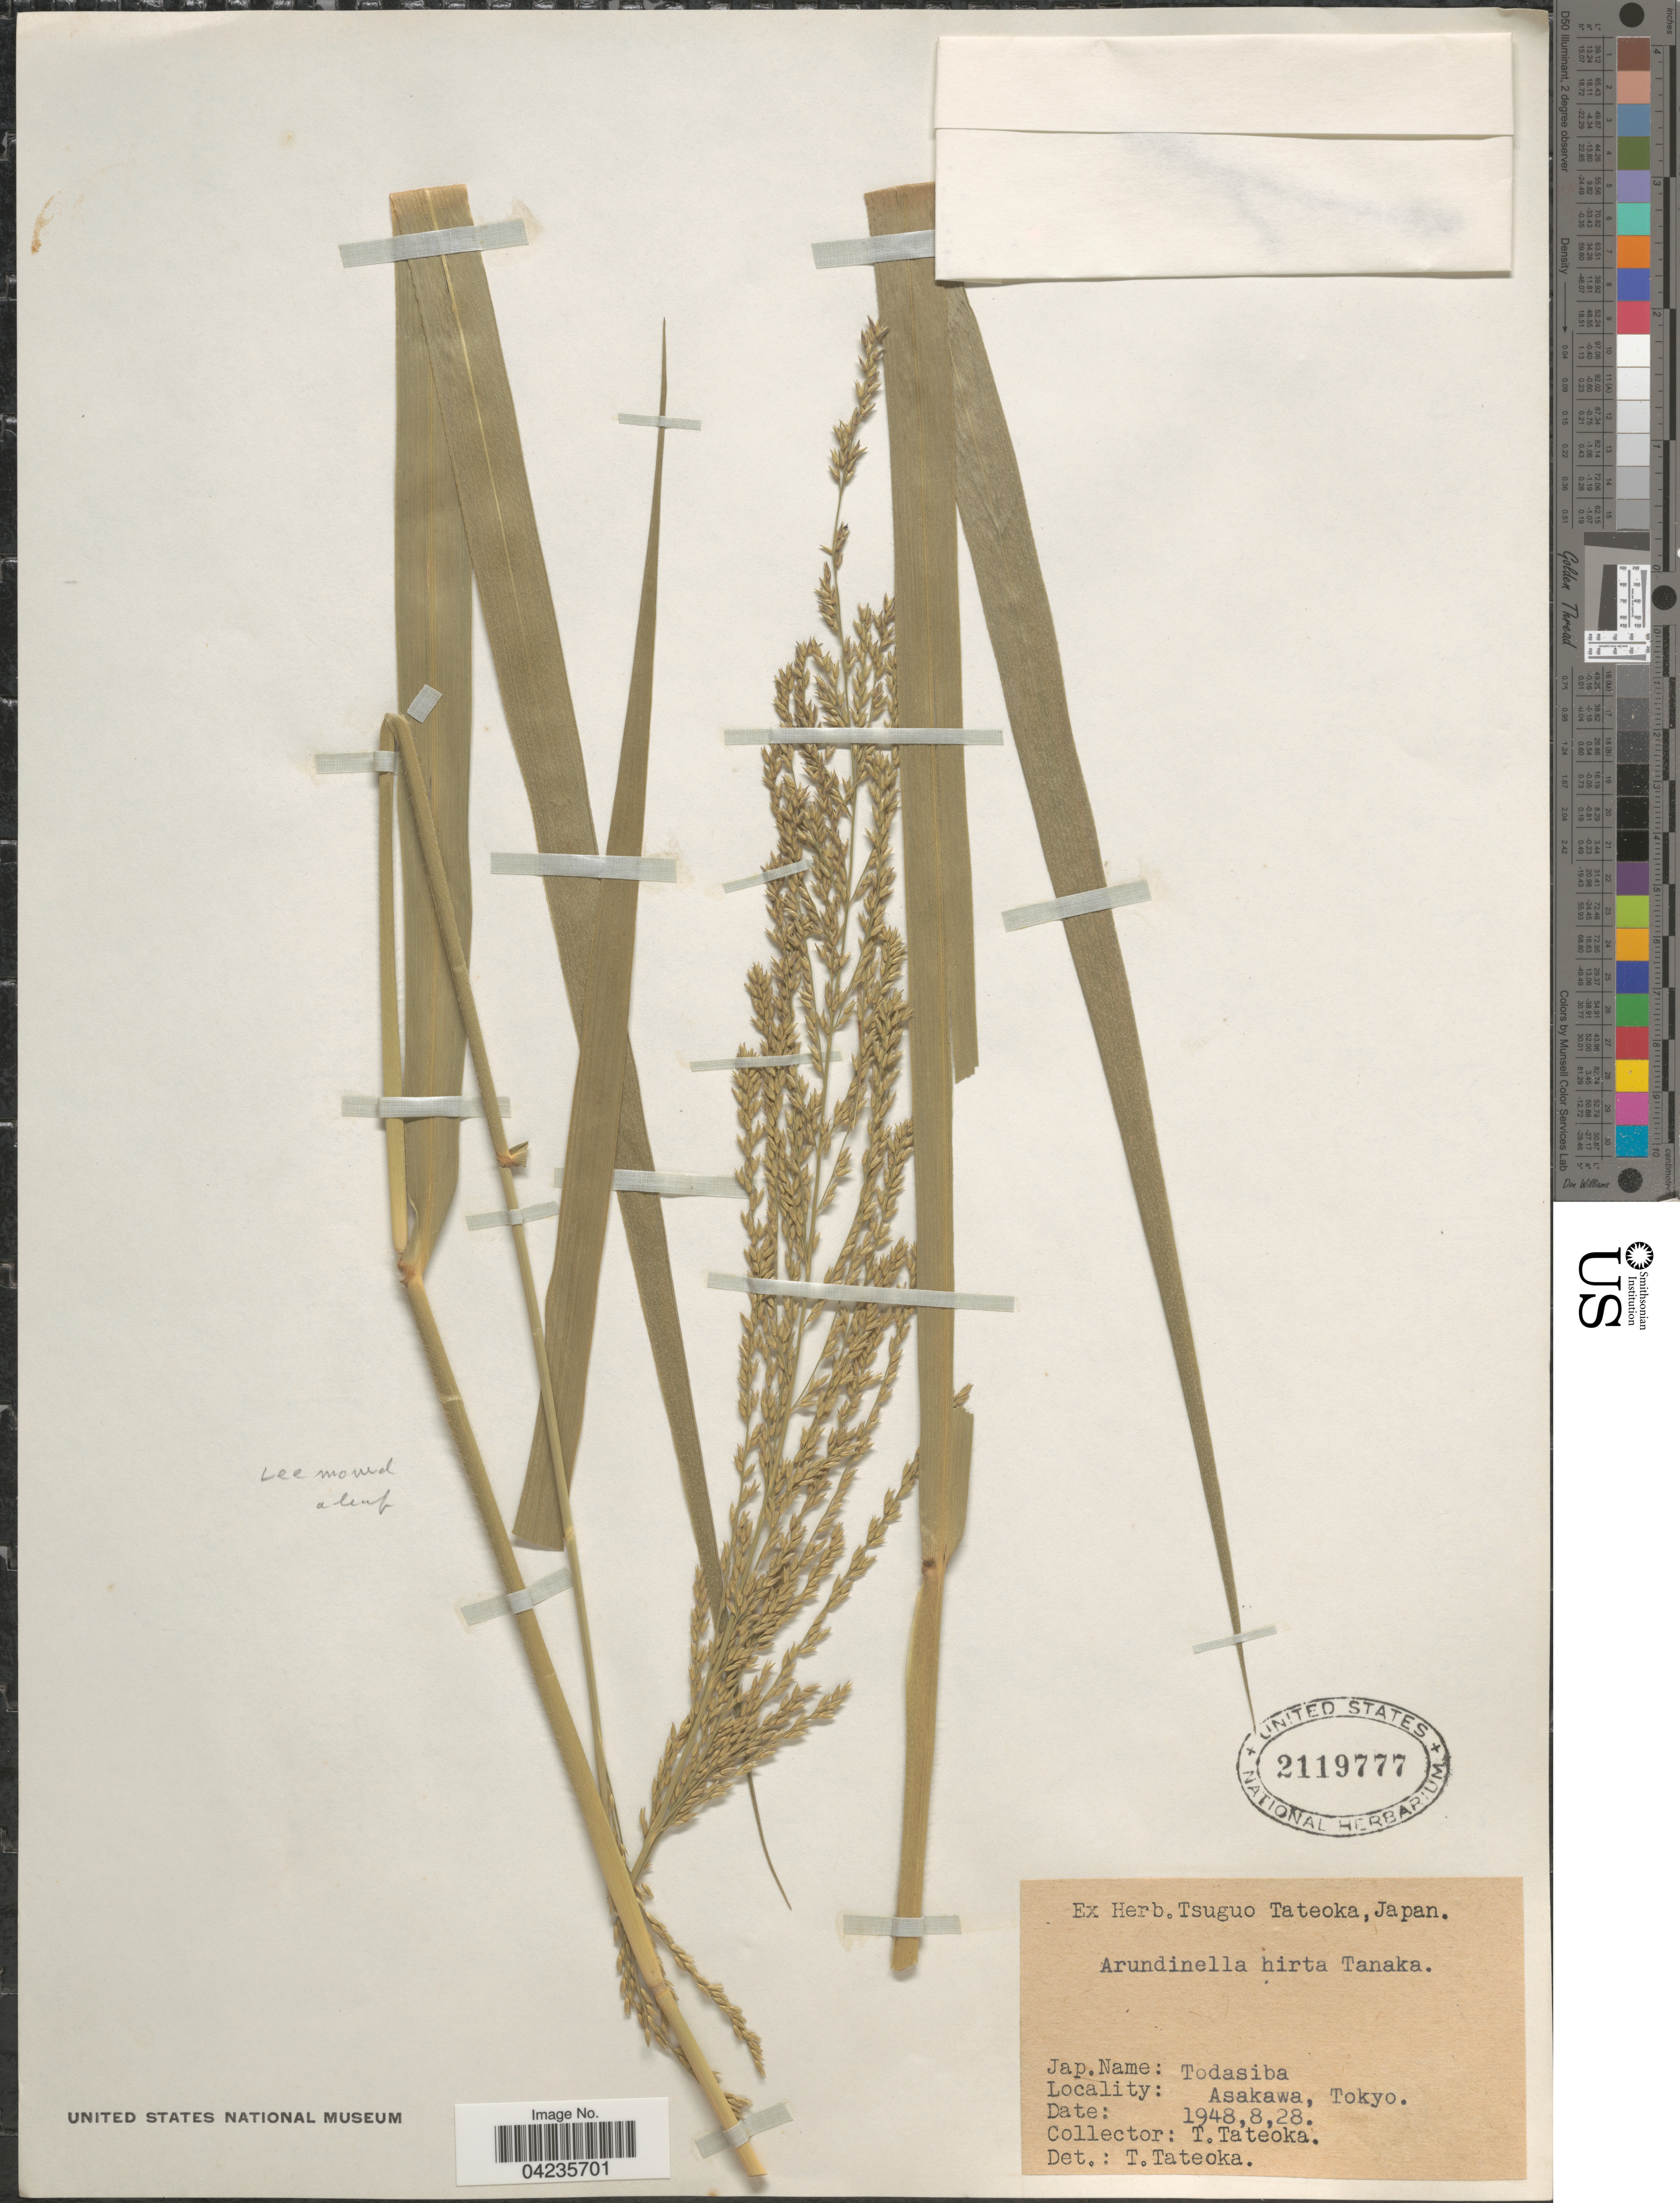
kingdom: Plantae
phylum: Tracheophyta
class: Liliopsida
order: Poales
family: Poaceae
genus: Arundinella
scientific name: Arundinella hirta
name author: (Thunb.) Tanaka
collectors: T. Tateoka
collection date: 1948-08-28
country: Japan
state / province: Tokyo, Federal City of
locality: Asakawa, Tokyo.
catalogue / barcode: US 2119777